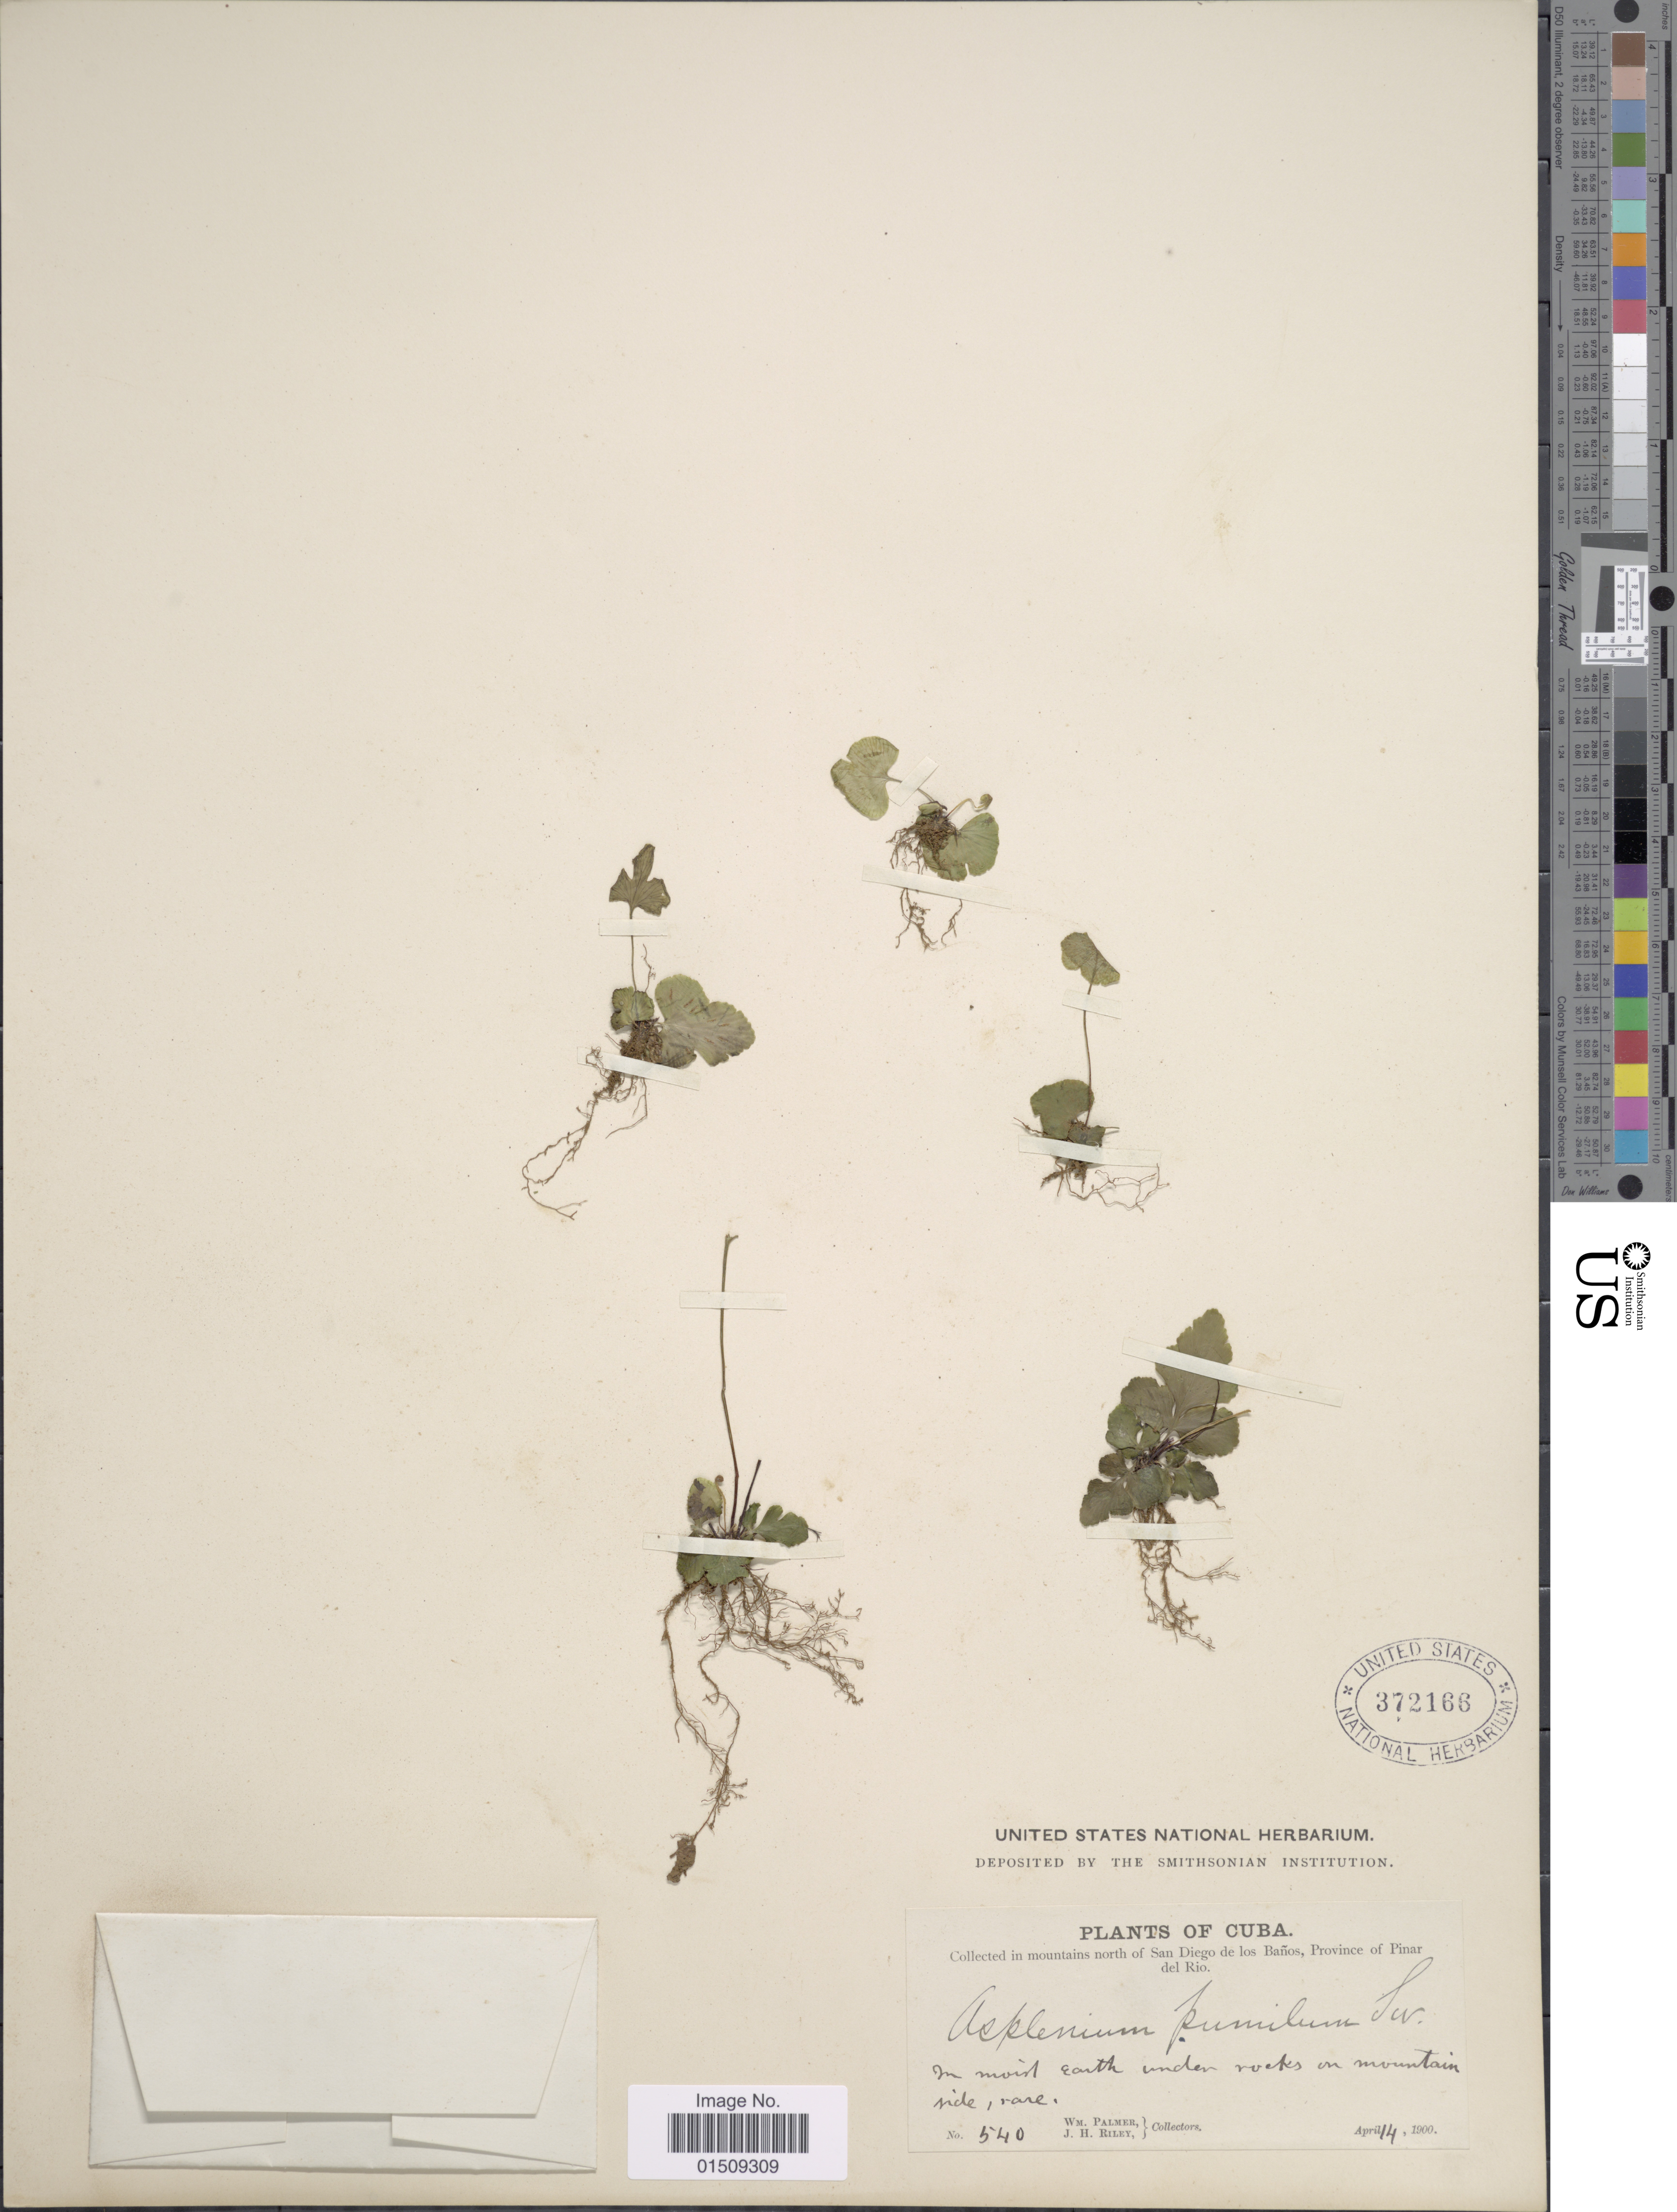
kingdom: Plantae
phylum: Tracheophyta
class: Polypodiopsida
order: Polypodiales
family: Aspleniaceae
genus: Asplenium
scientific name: Asplenium pumilum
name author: Sw.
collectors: W. Palmer & J. H. Riley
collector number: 540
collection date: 1900-04-14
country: Cuba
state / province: Pinar del Río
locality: In mountains north of San Diego de los Baños, Province of Pinar del Rio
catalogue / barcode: US 372166